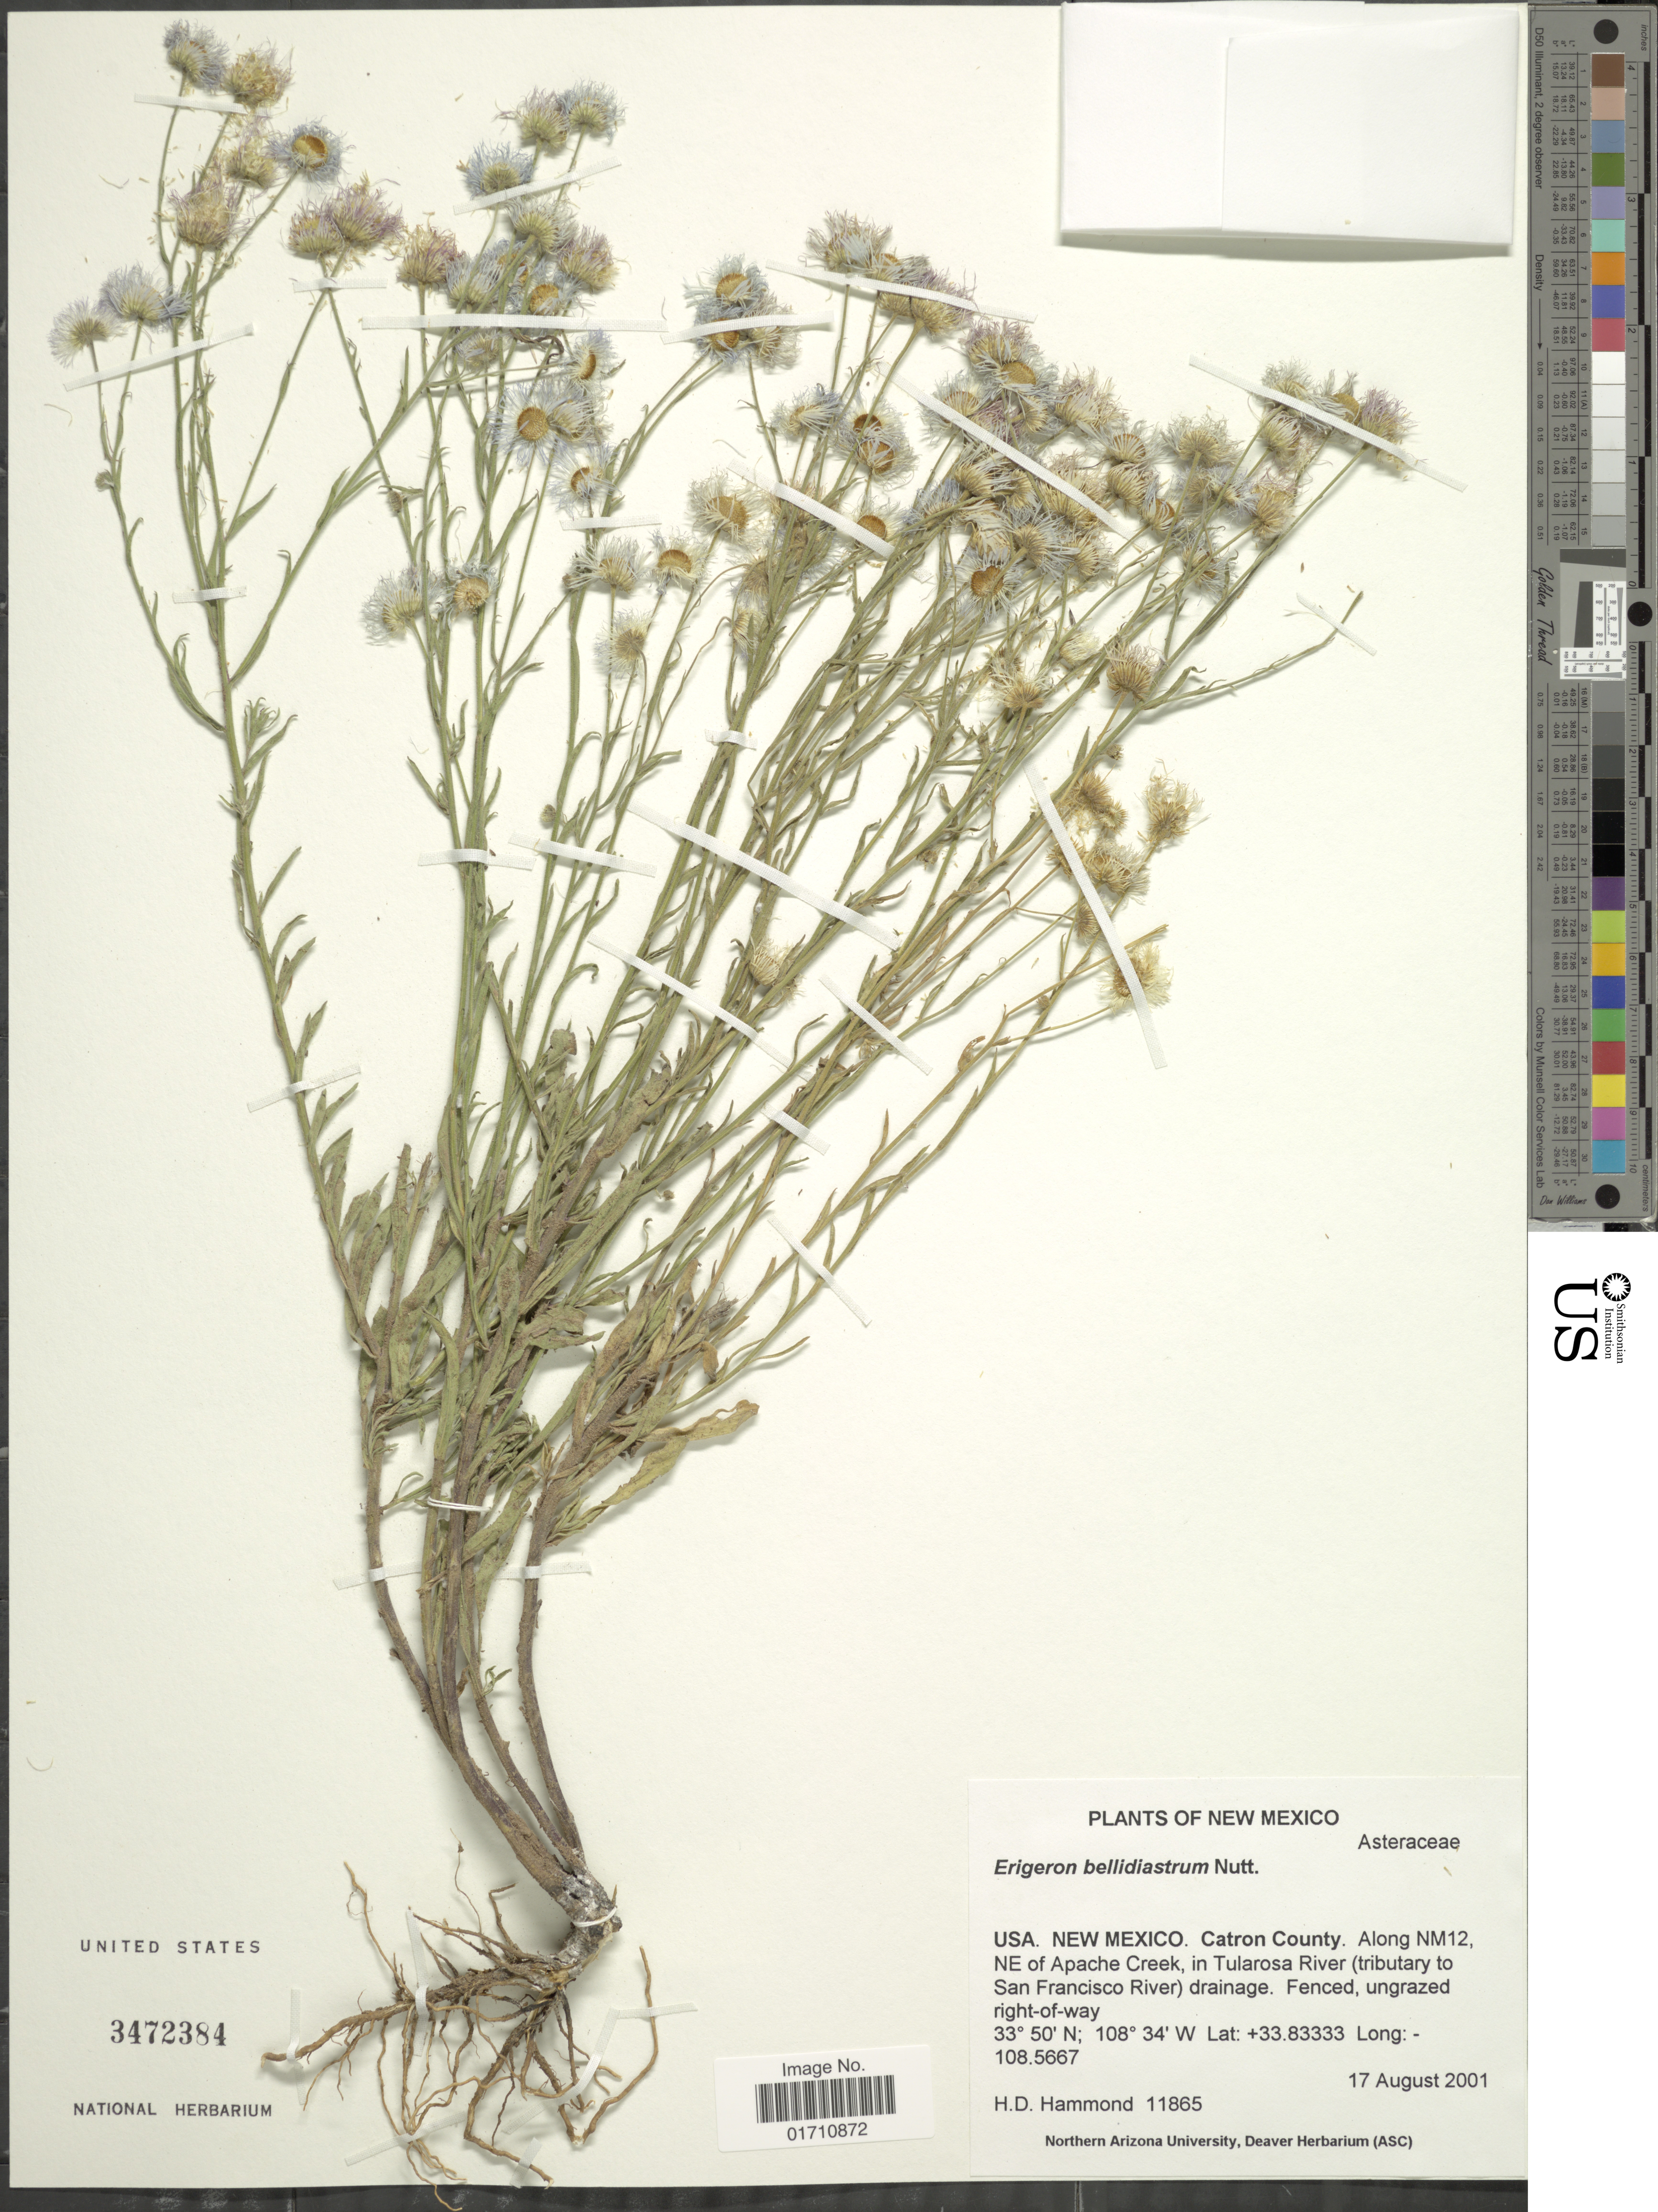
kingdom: Plantae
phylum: Tracheophyta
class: Magnoliopsida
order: Asterales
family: Asteraceae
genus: Erigeron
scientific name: Erigeron bellidiastrum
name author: Nutt.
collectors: H. Hammond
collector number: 11865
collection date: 2001-08-17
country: United States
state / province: New Mexico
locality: Catron County. along NM12, NE of Apache Creek, in Tularosa River (tributary to San Francisco River) drainage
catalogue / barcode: US 3472384